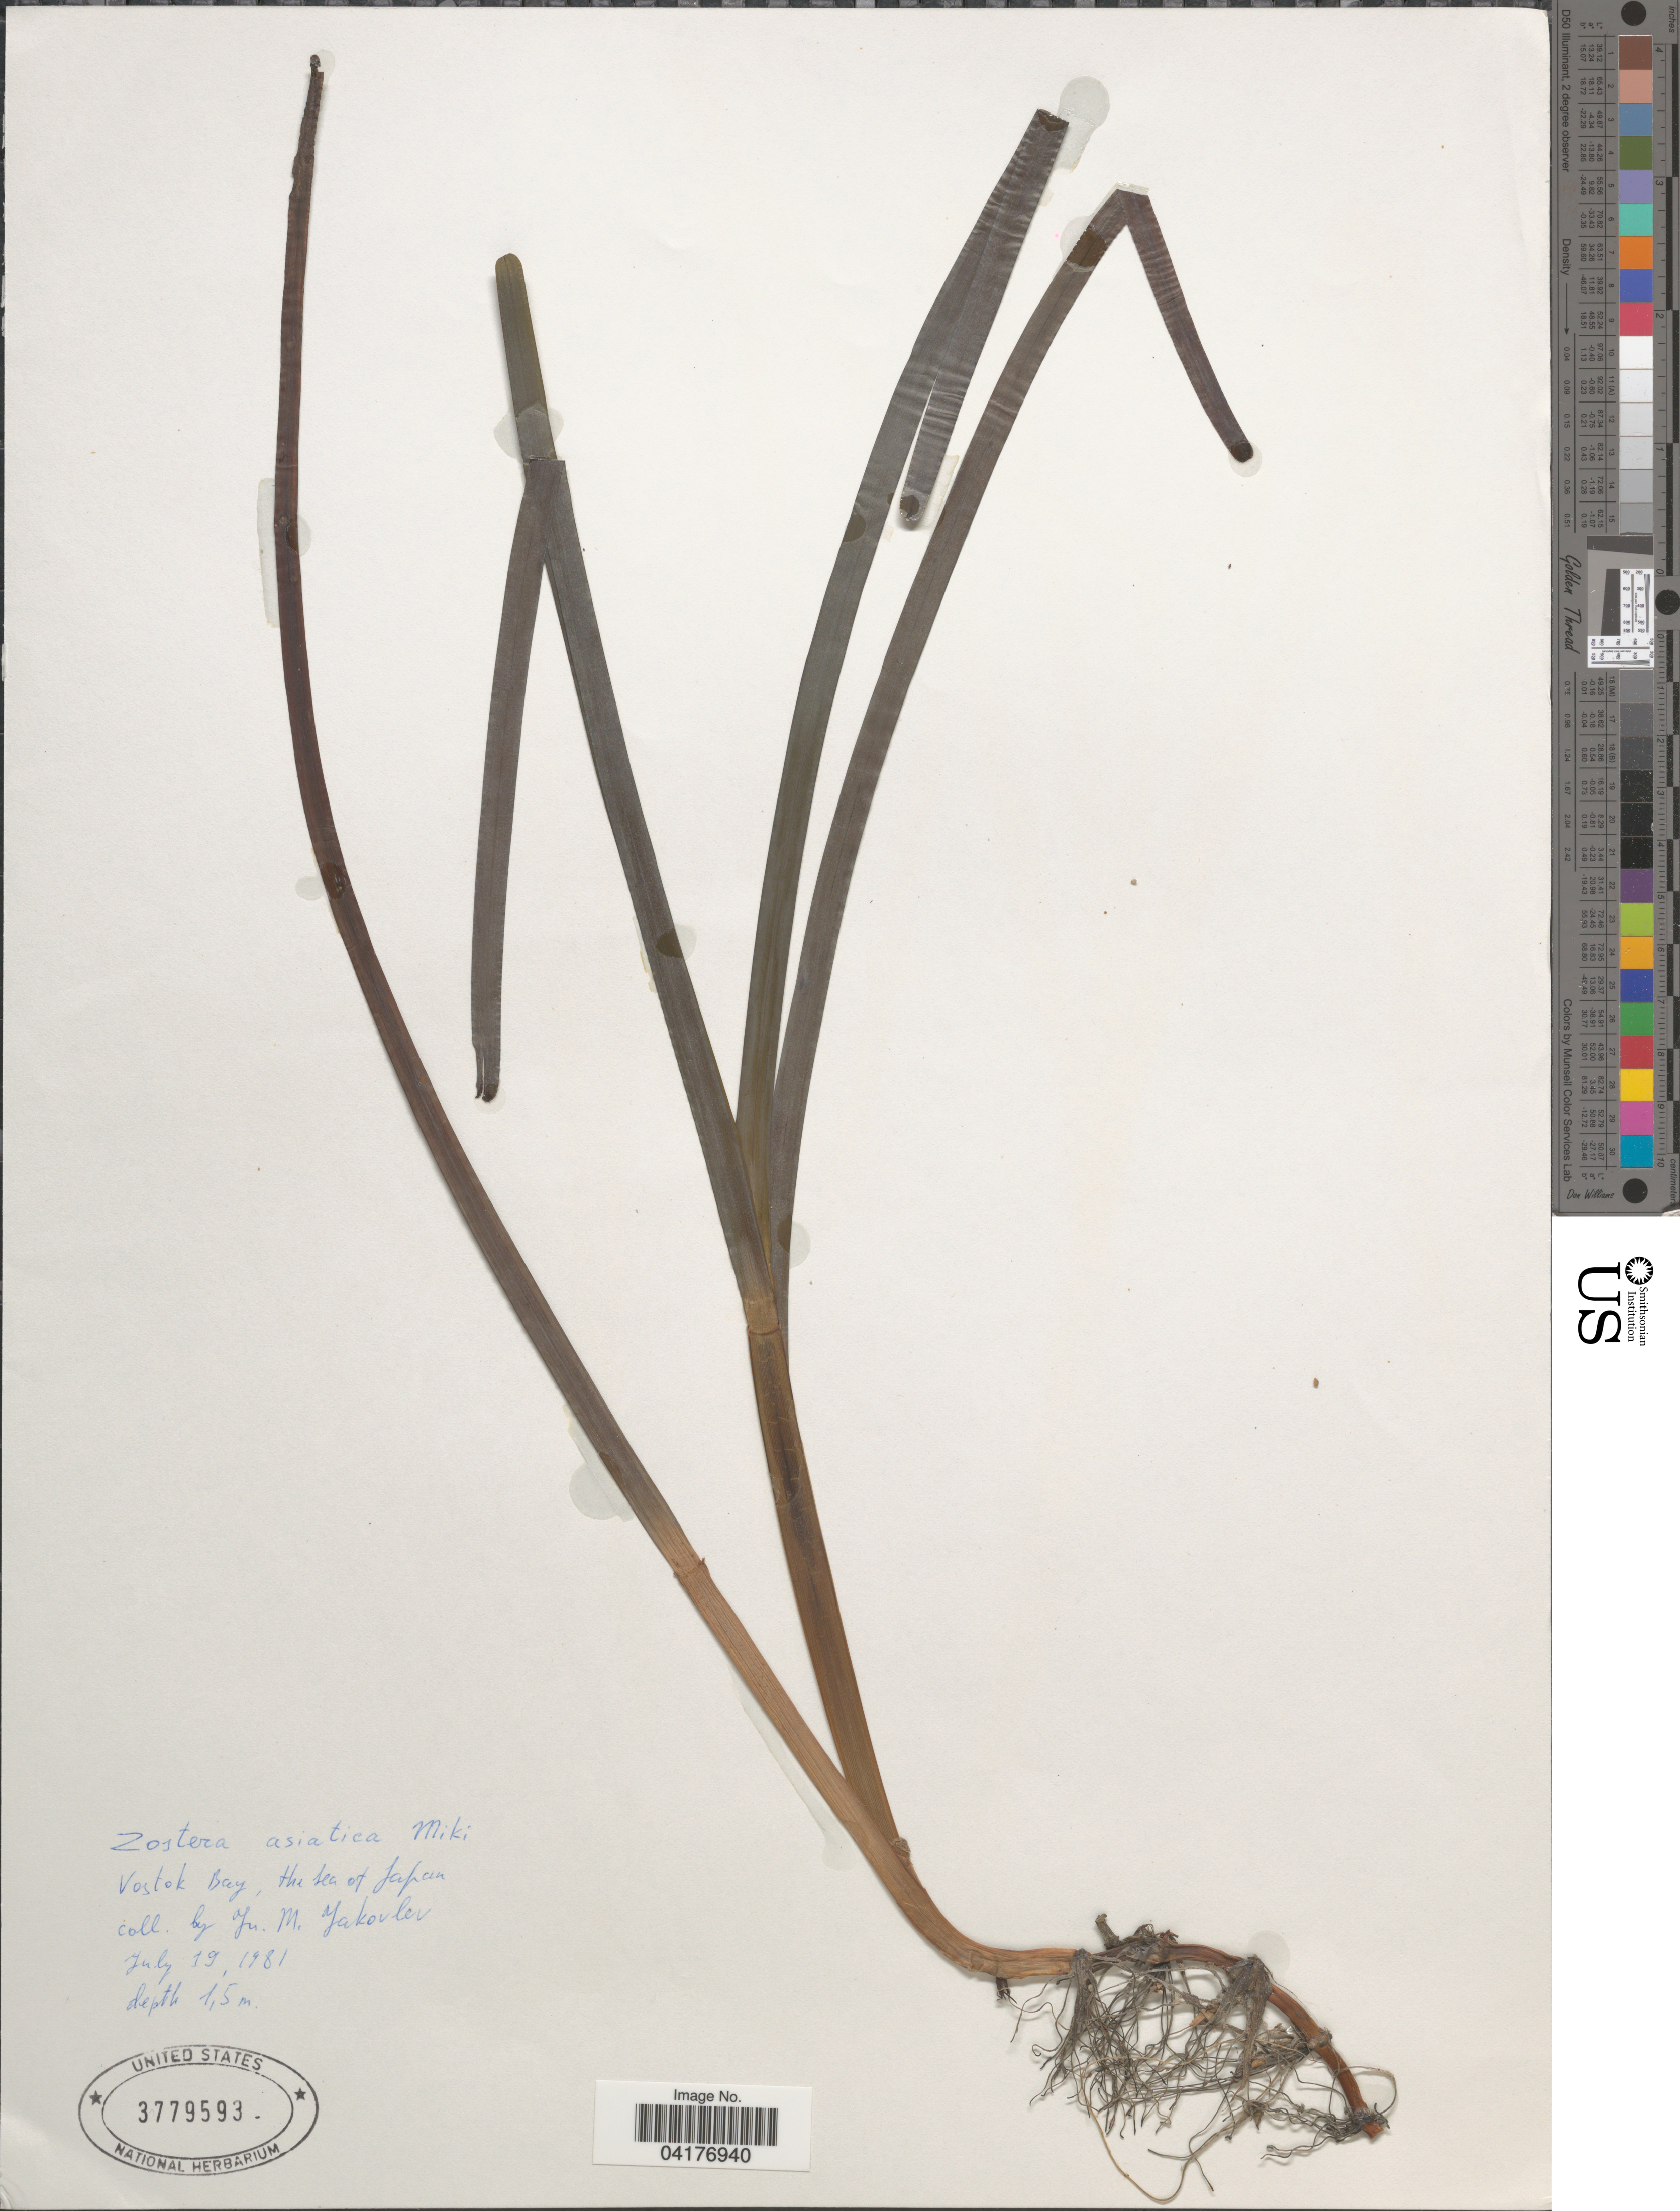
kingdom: Plantae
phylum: Tracheophyta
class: Liliopsida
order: Alismatales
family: Zosteraceae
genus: Zostera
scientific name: Zostera asiatica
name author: Miki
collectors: Y. Yakovlev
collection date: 1981-07-19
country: Kiribati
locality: Vostok Bay, the sea of Japan.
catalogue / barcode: US 3779593